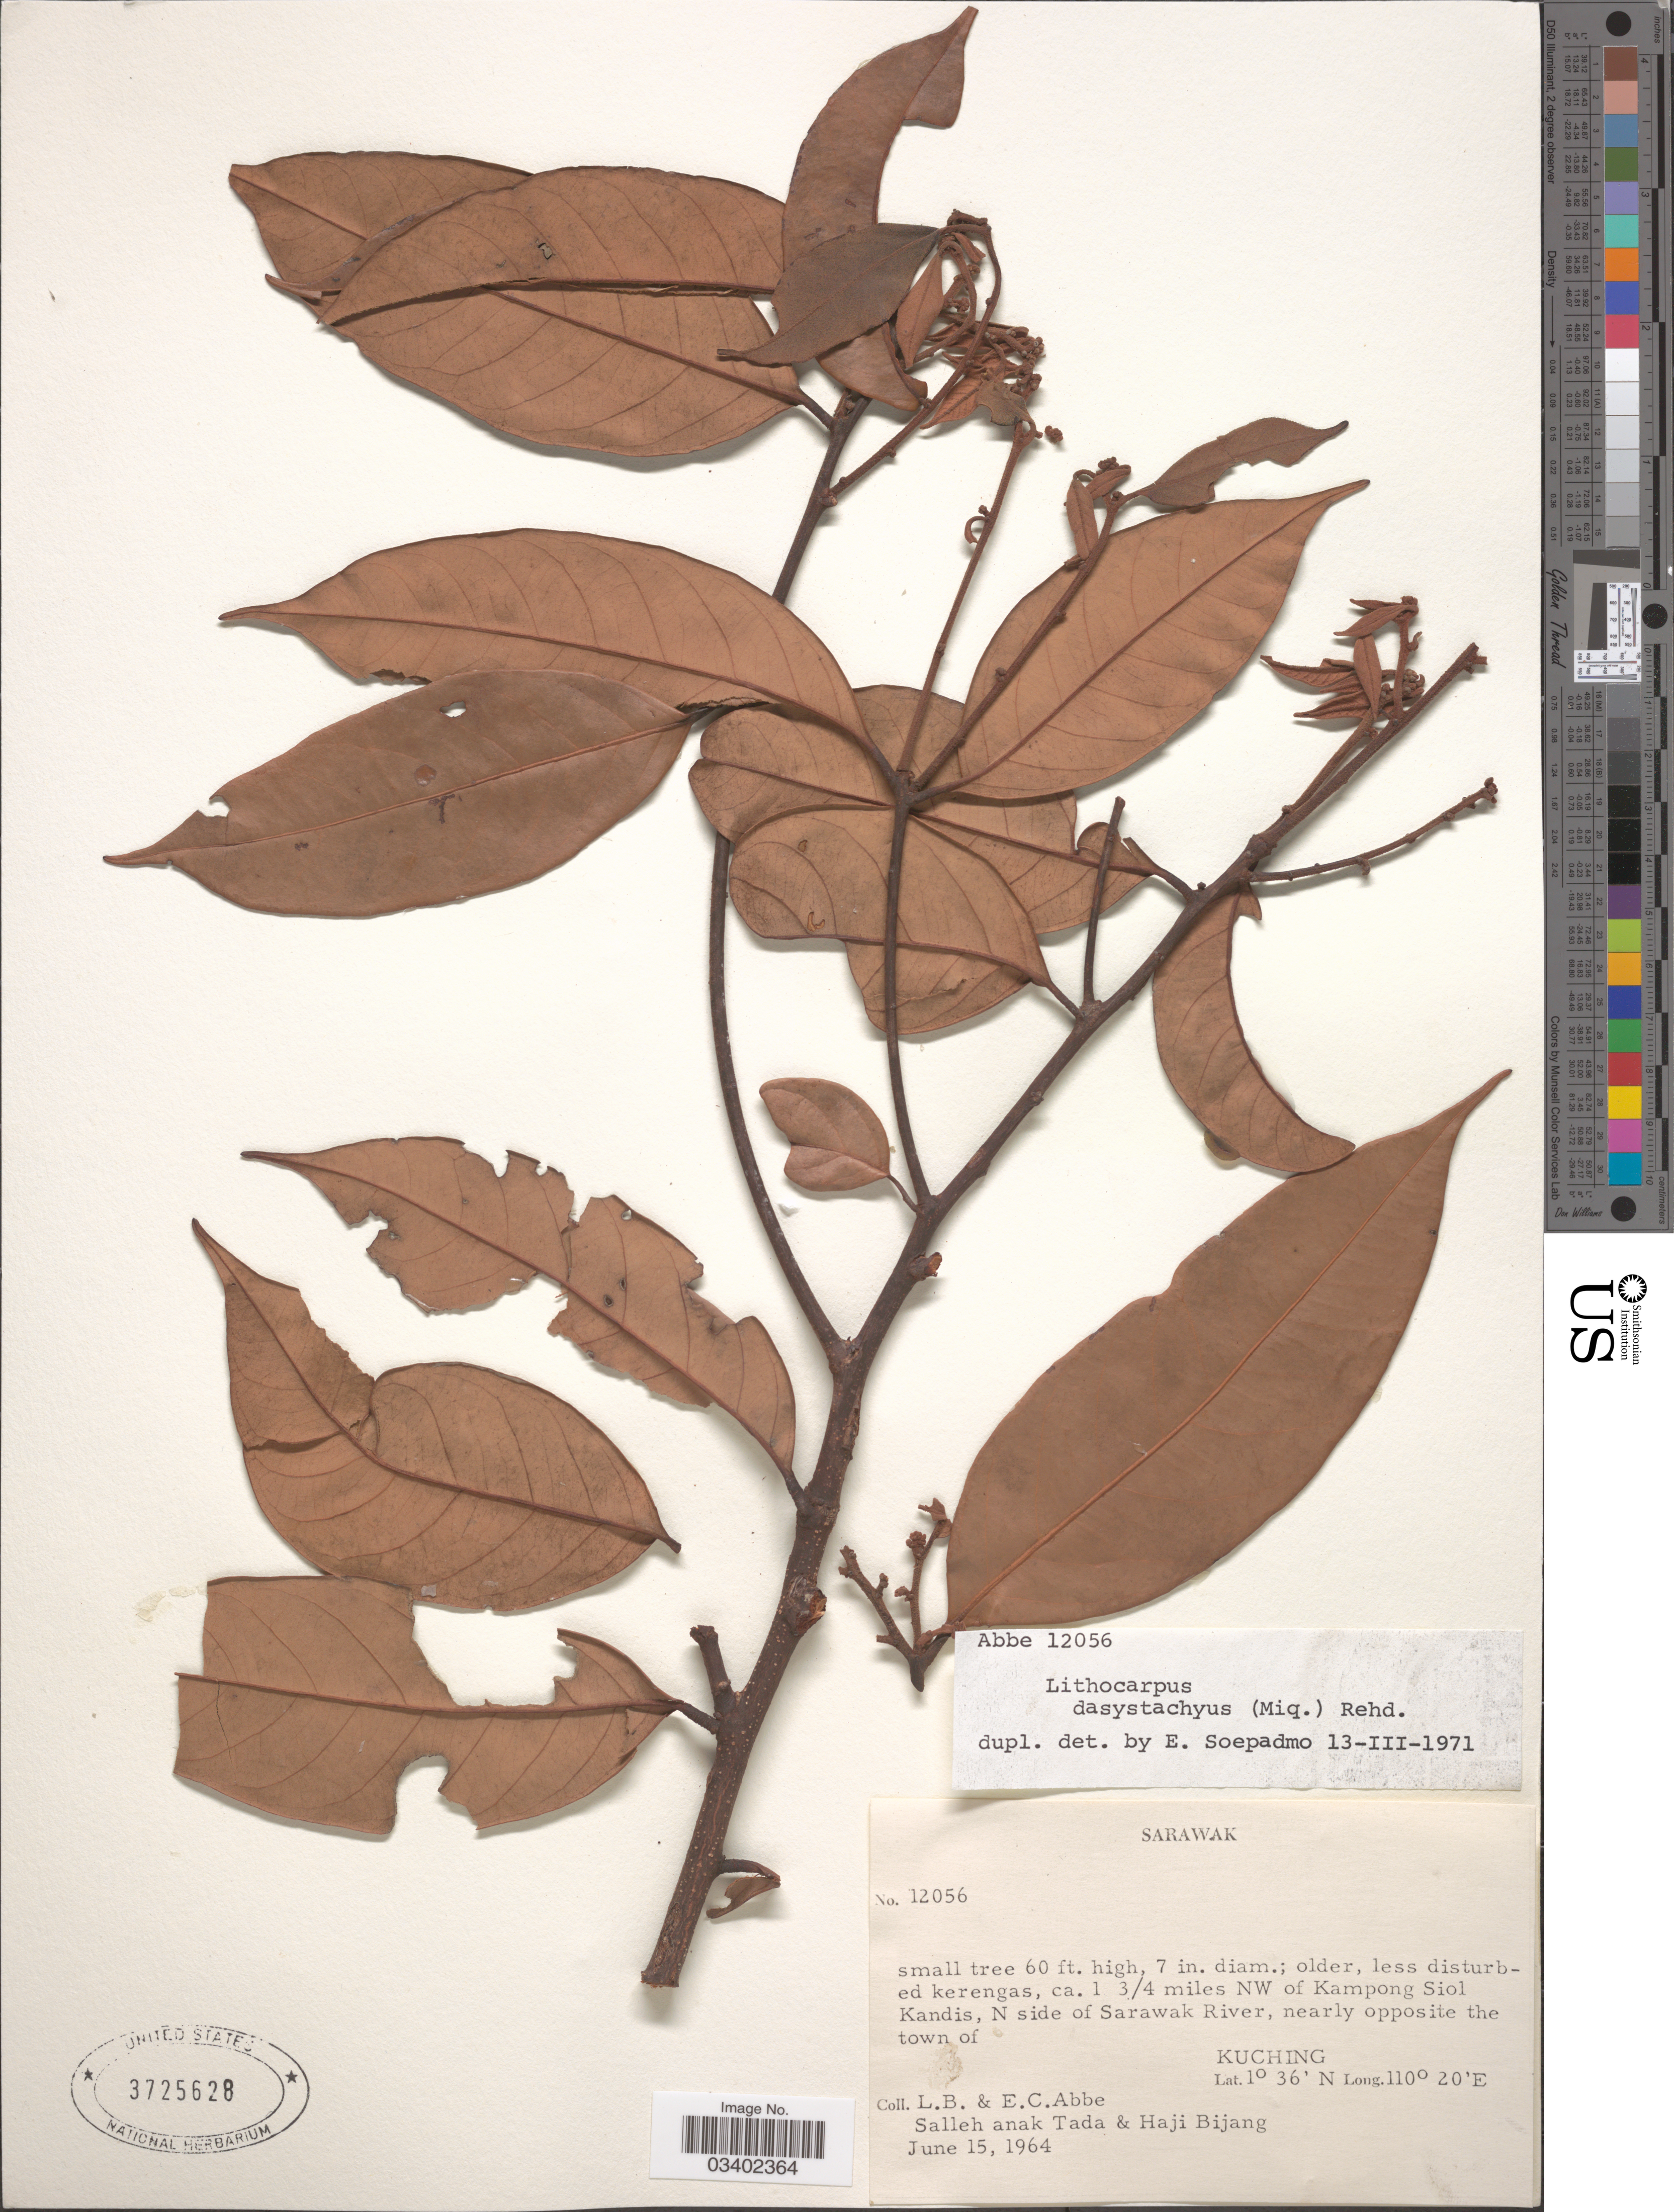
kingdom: Plantae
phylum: Tracheophyta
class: Magnoliopsida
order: Fagales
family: Fagaceae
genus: Lithocarpus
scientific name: Lithocarpus dasystachyus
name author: (Miq.) Rehder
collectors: L. B. Abbe, E. C. Abbe, Salleh anak Tada & H. Bijang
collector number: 12056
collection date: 1964-06-15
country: Malaysia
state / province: Sarawak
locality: Ca. 1 ¾ miles NW of Kampong Siol Kandis, N side of Sarawak River, nearly opposite the town of Kuching.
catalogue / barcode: US 3725628